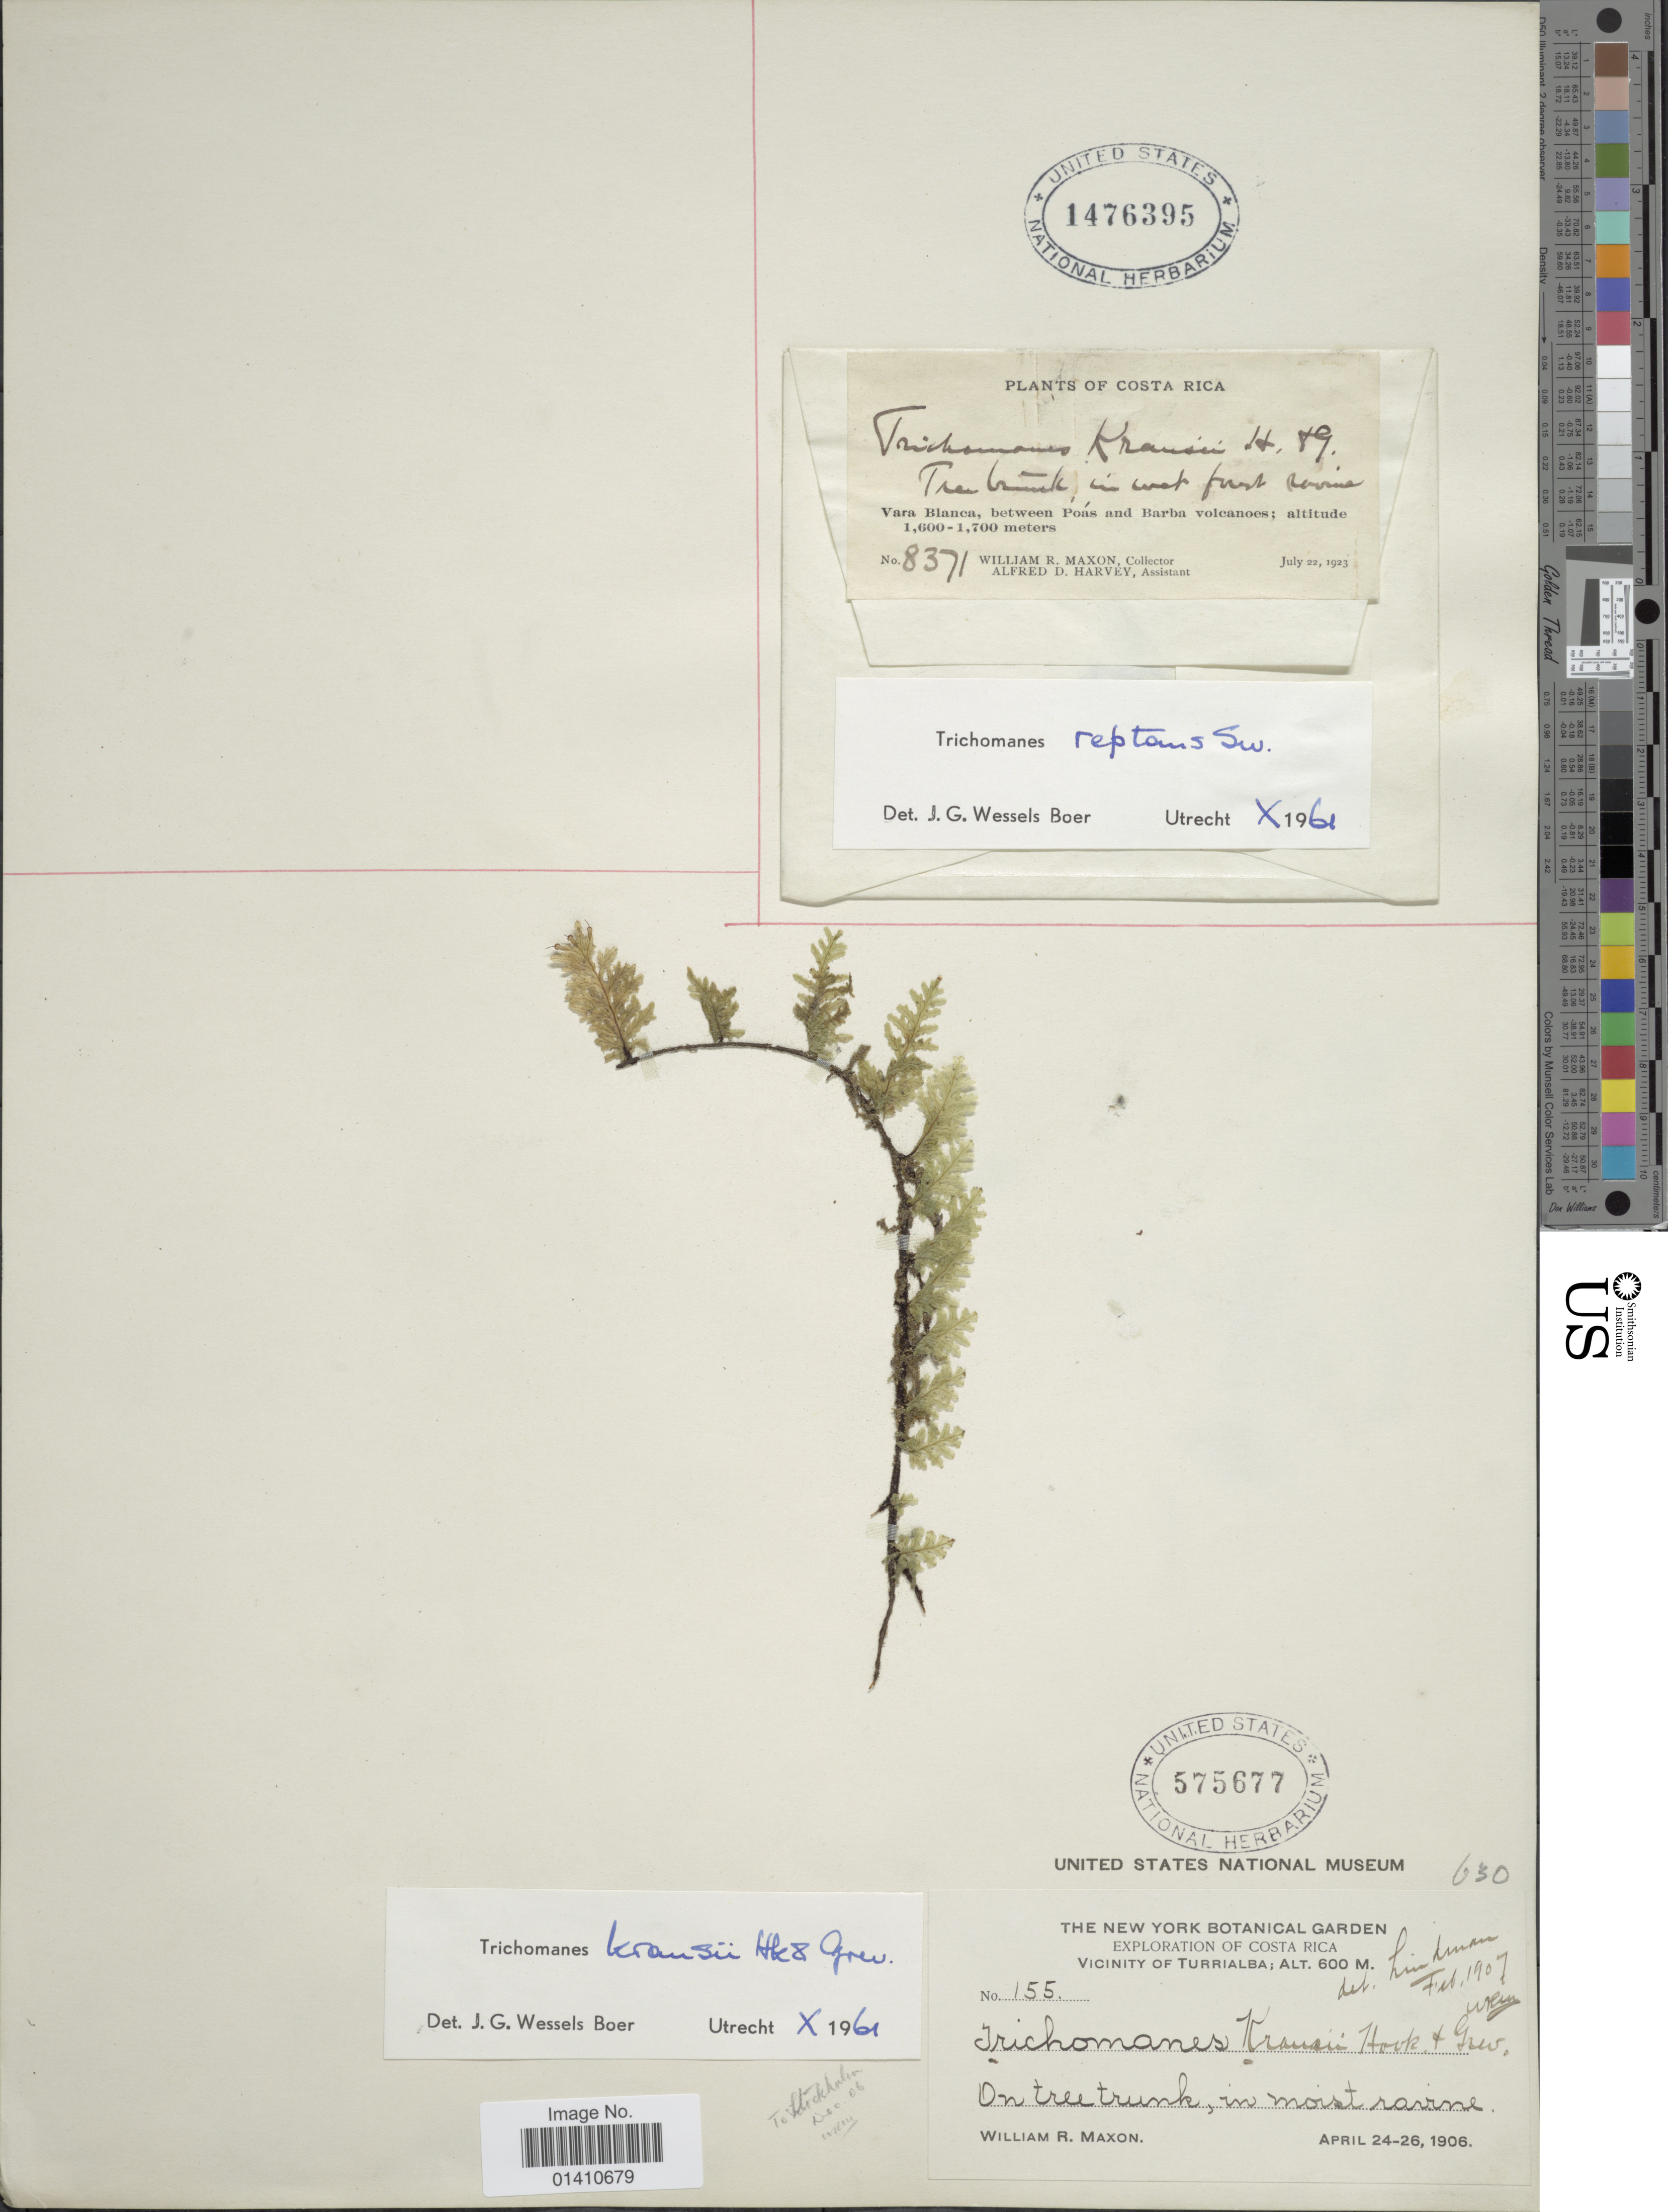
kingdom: Plantae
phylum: Tracheophyta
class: Polypodiopsida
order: Hymenophyllales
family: Hymenophyllaceae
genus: Didymoglossum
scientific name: Didymoglossum kraussii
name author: (Hook. & Grev.) C. Presl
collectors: W. R. Maxon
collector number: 155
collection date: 1906-04-24/1906-04-26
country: Costa Rica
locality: Vicinity of Turrialba, On tree truck, in moist ravine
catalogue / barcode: US 575677